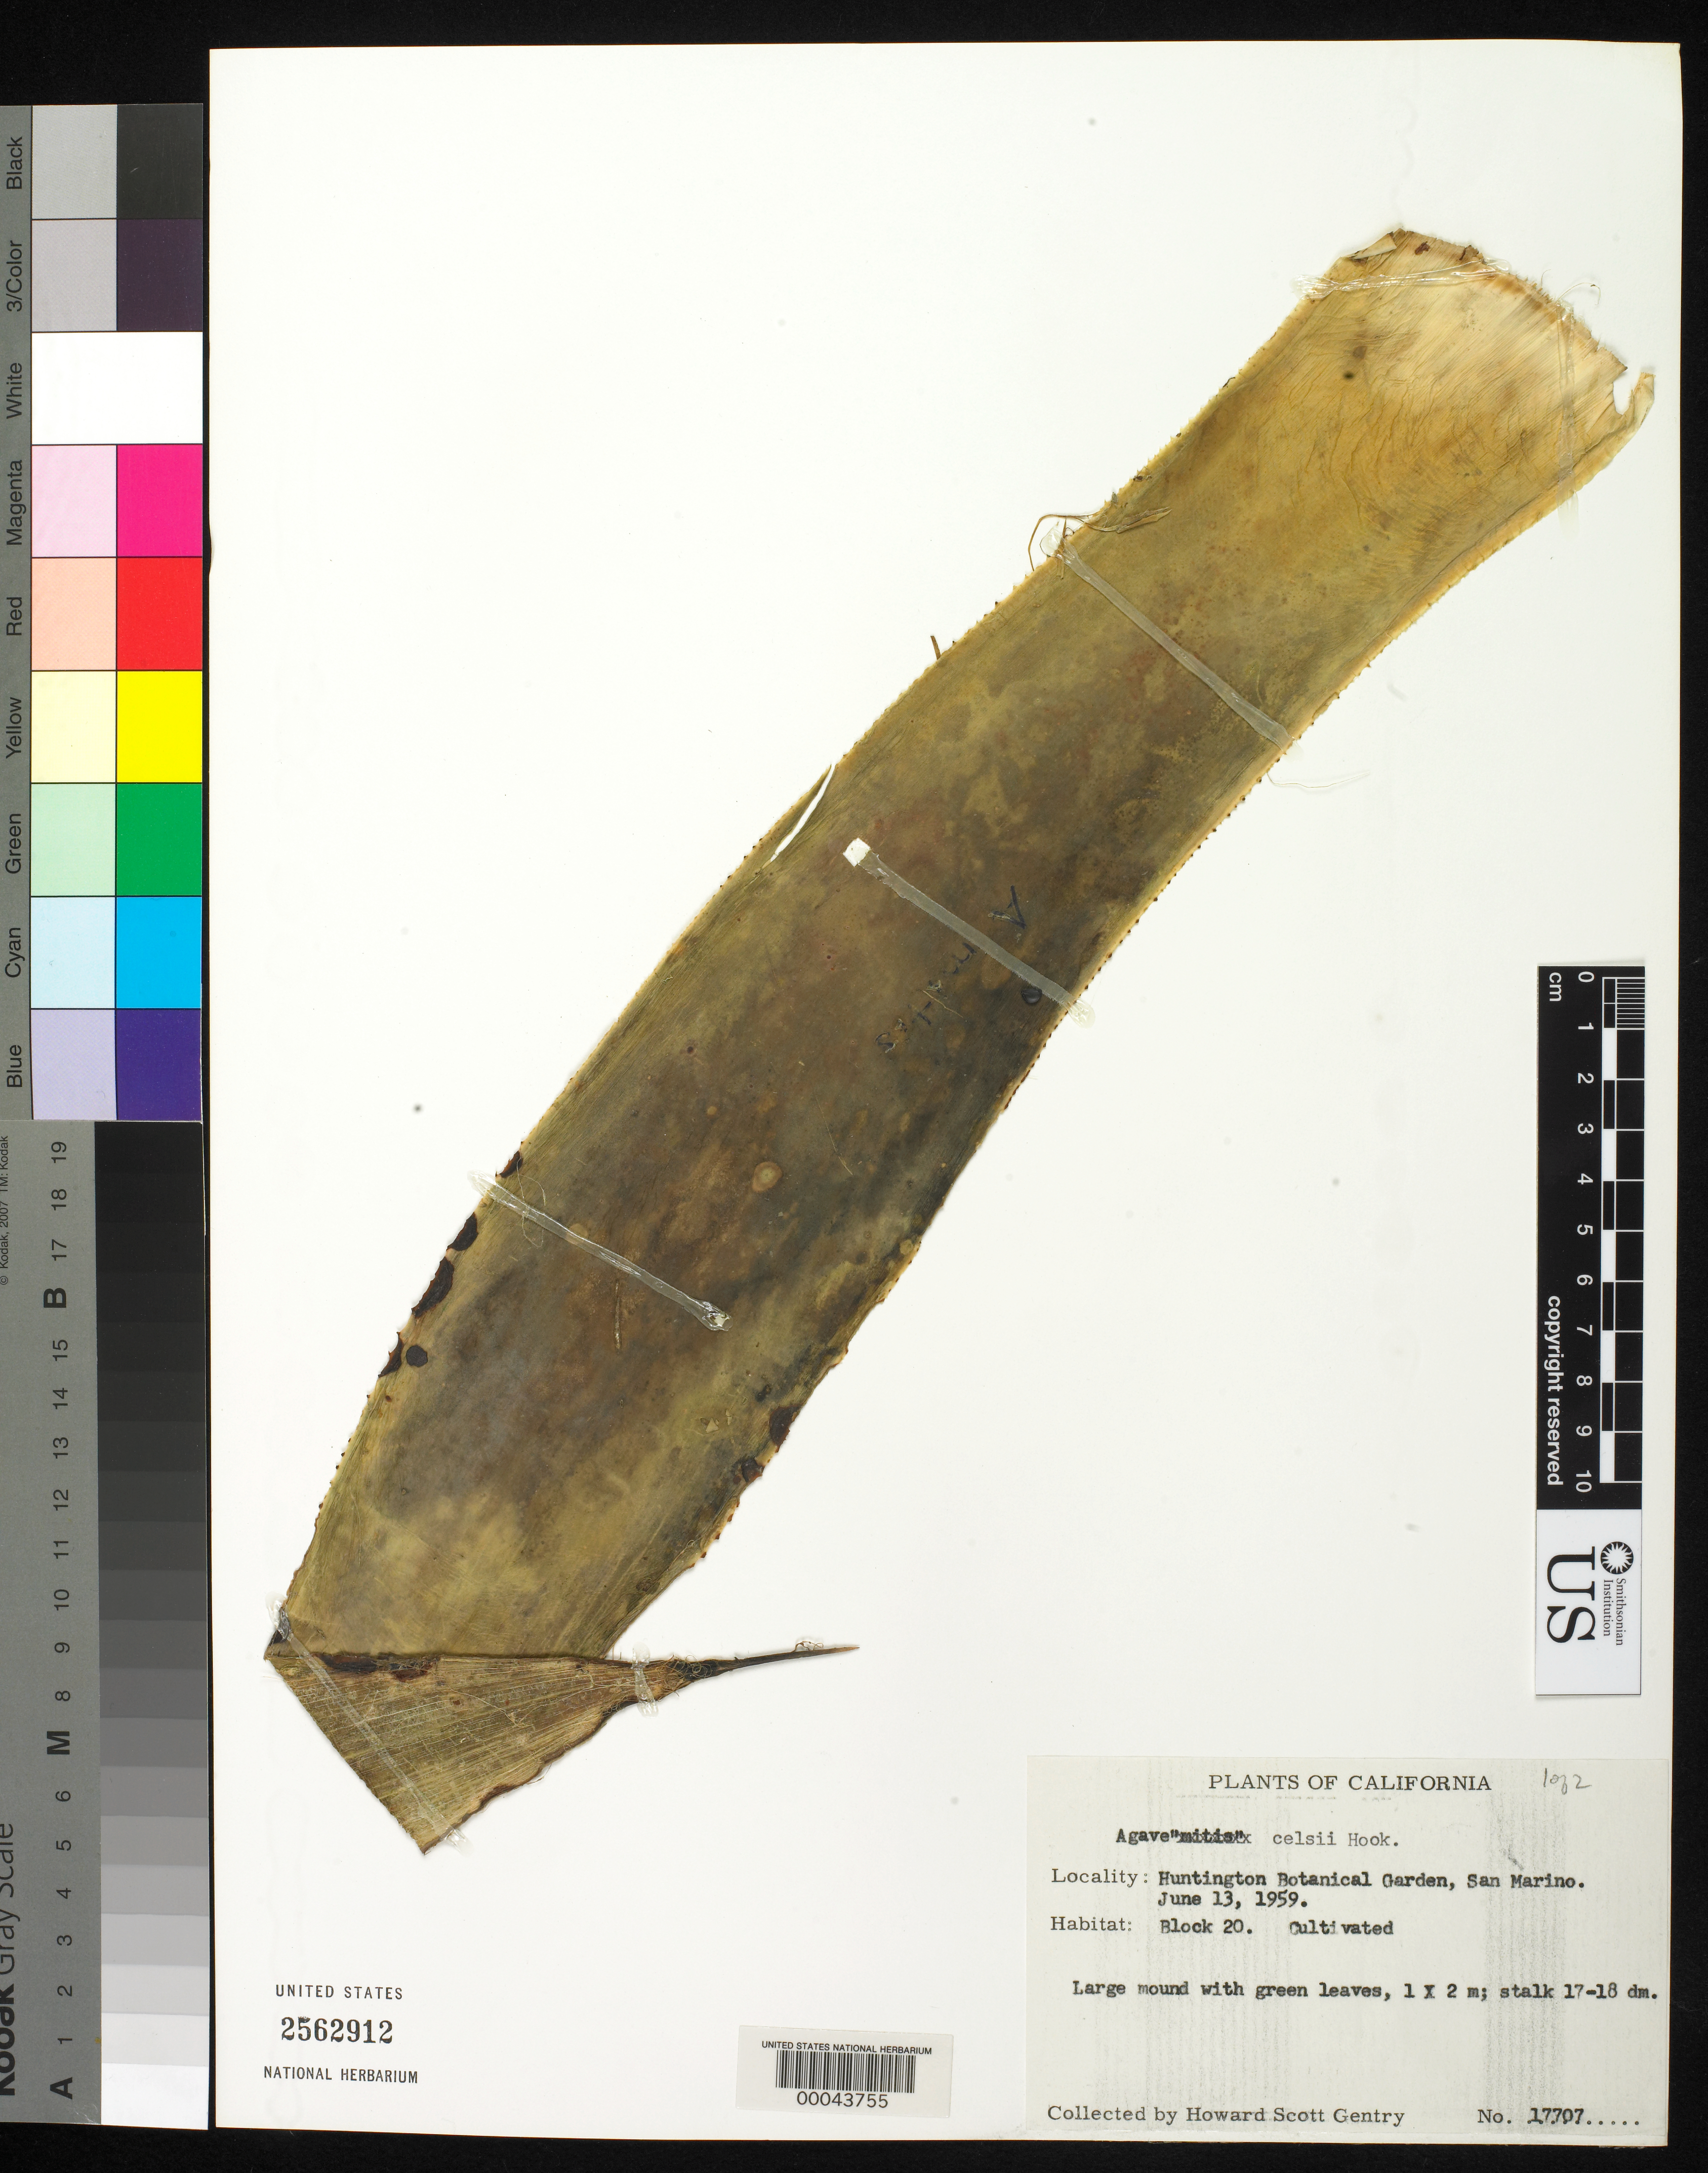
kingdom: Plantae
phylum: Tracheophyta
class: Liliopsida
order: Asparagales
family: Asparagaceae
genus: Agave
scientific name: Agave celsii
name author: Hook.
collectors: H. S. Gentry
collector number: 17707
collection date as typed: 13 Jun 1959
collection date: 1959-06-13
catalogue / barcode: US 2562912